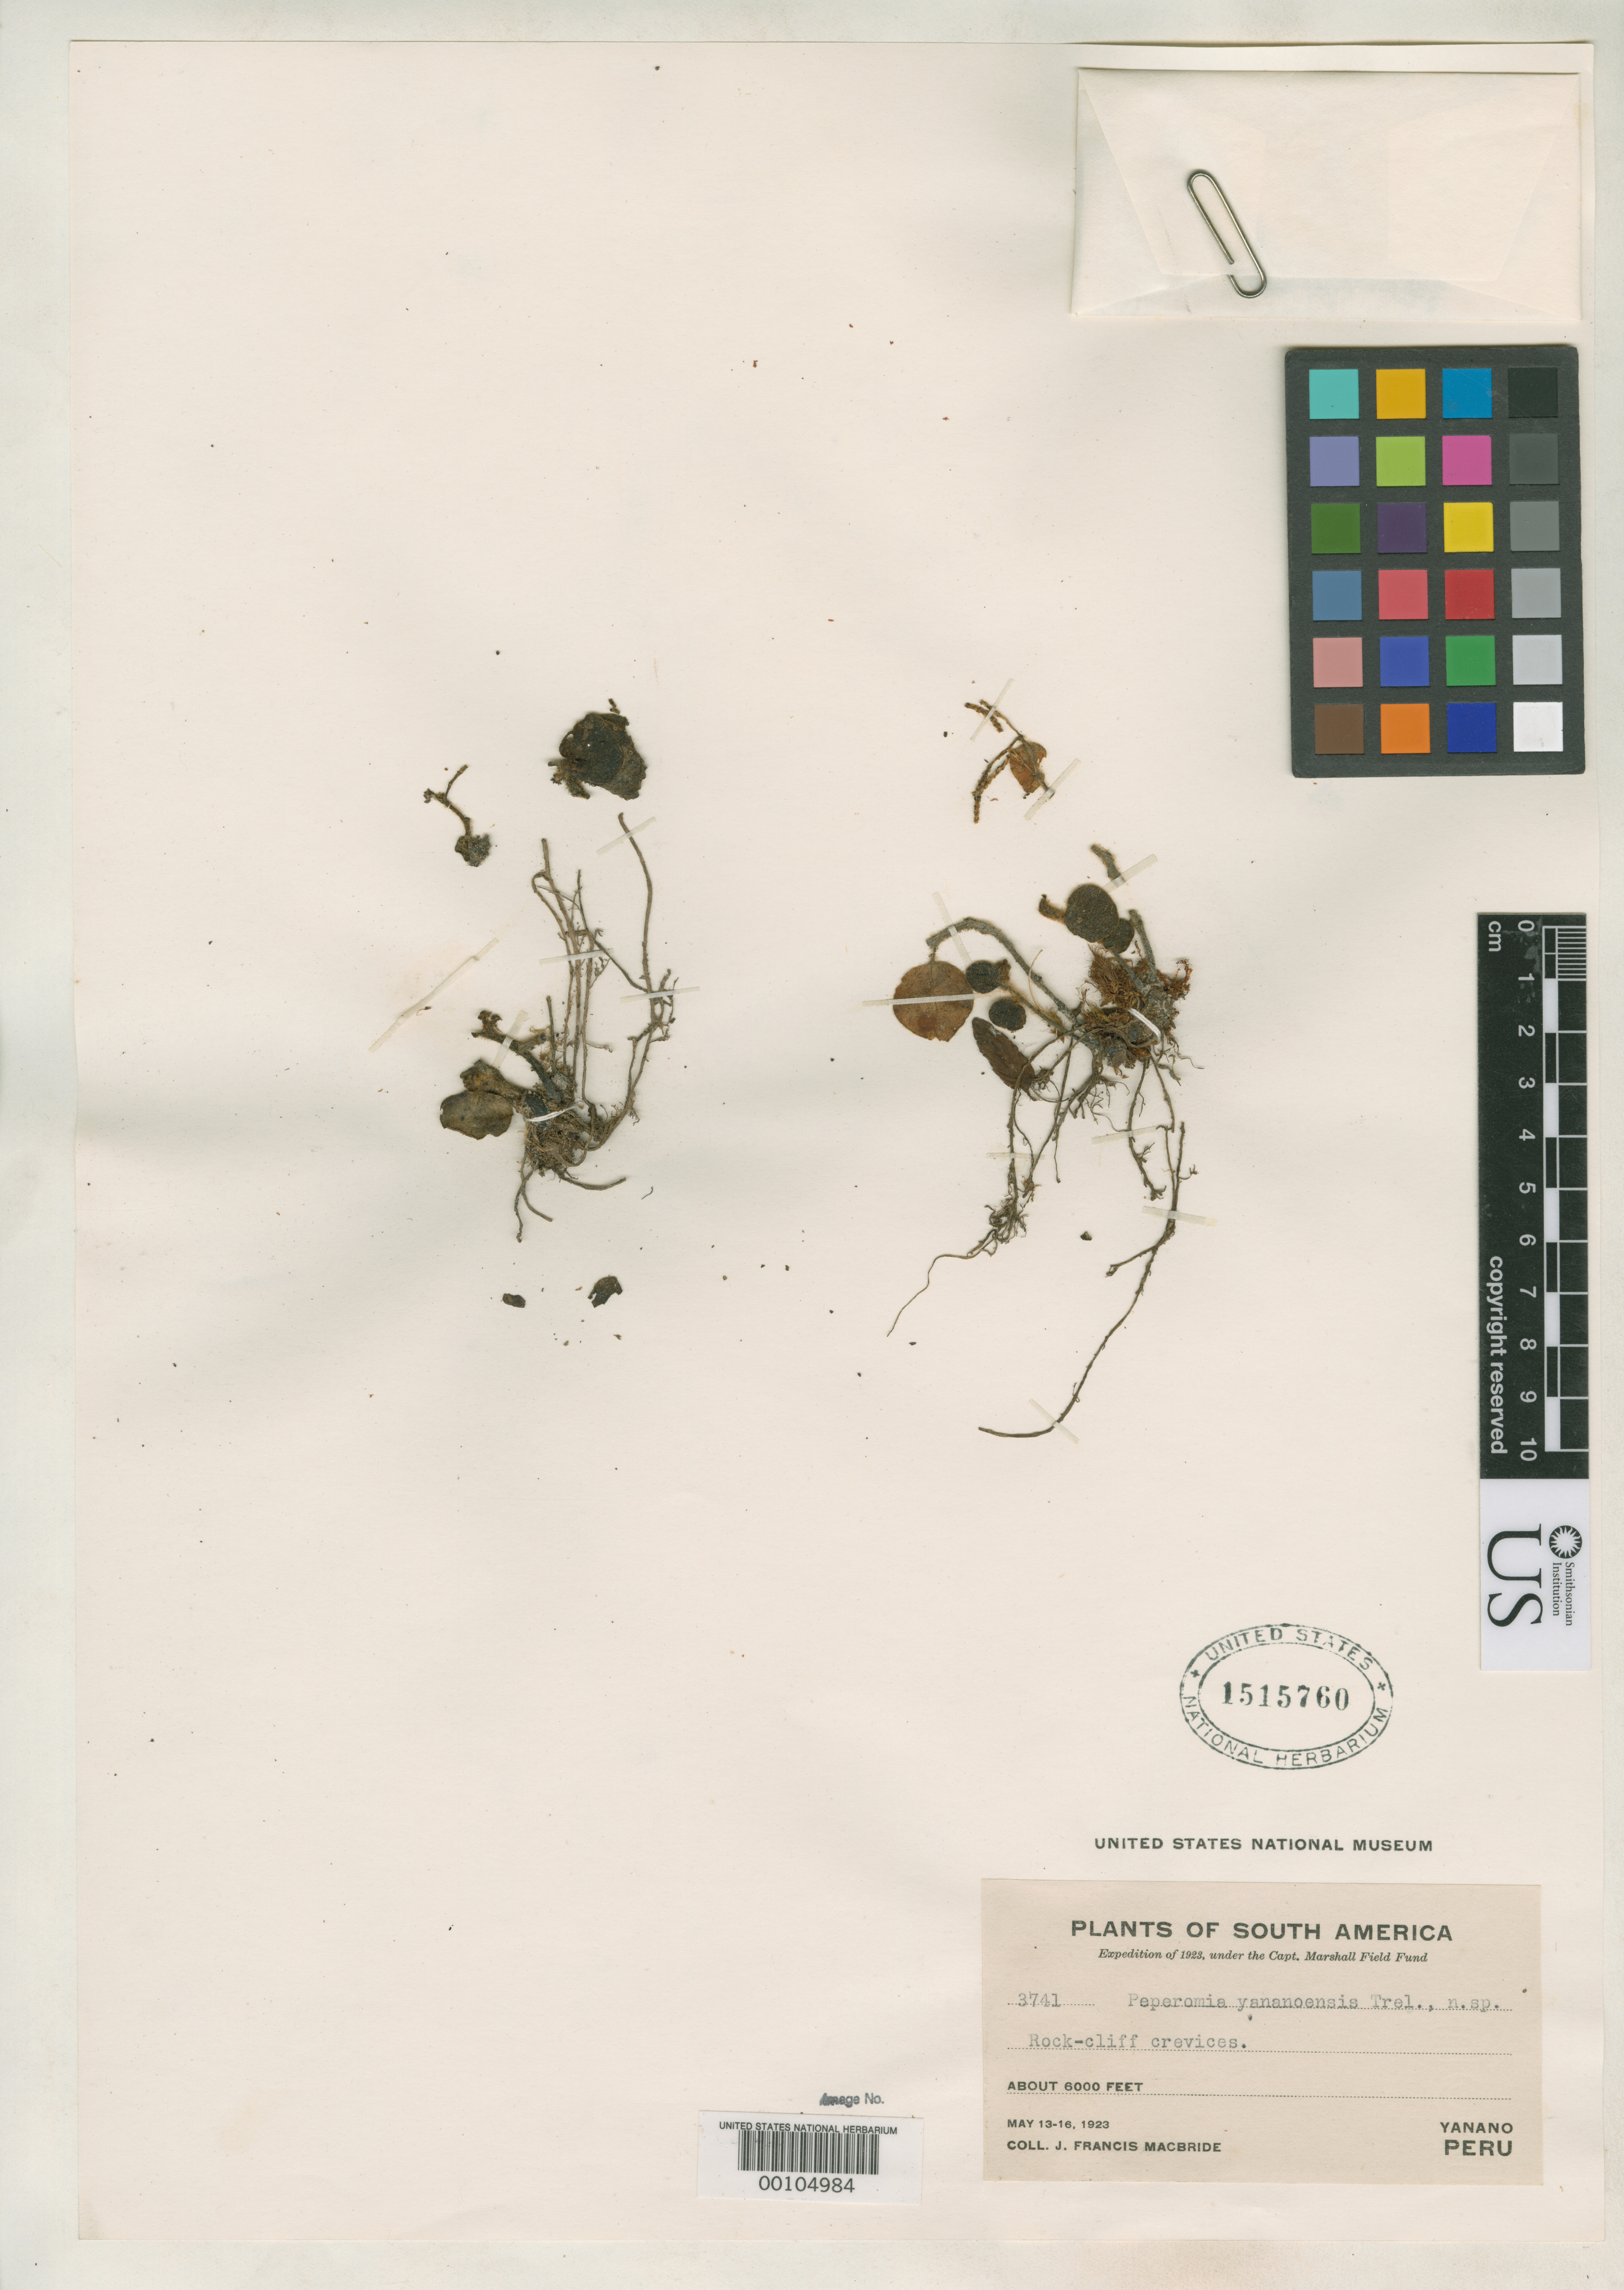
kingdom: Plantae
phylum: Tracheophyta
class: Magnoliopsida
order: Piperales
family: Piperaceae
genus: Peperomia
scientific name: Peperomia yananoensis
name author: Trel.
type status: Isotype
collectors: J. F. Macbride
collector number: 3741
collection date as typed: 13 May 1923 to 16 May 1923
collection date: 1923-05-13/1923-05-16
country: Peru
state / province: Huánuco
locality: Yanano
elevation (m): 1829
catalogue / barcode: US 1515760